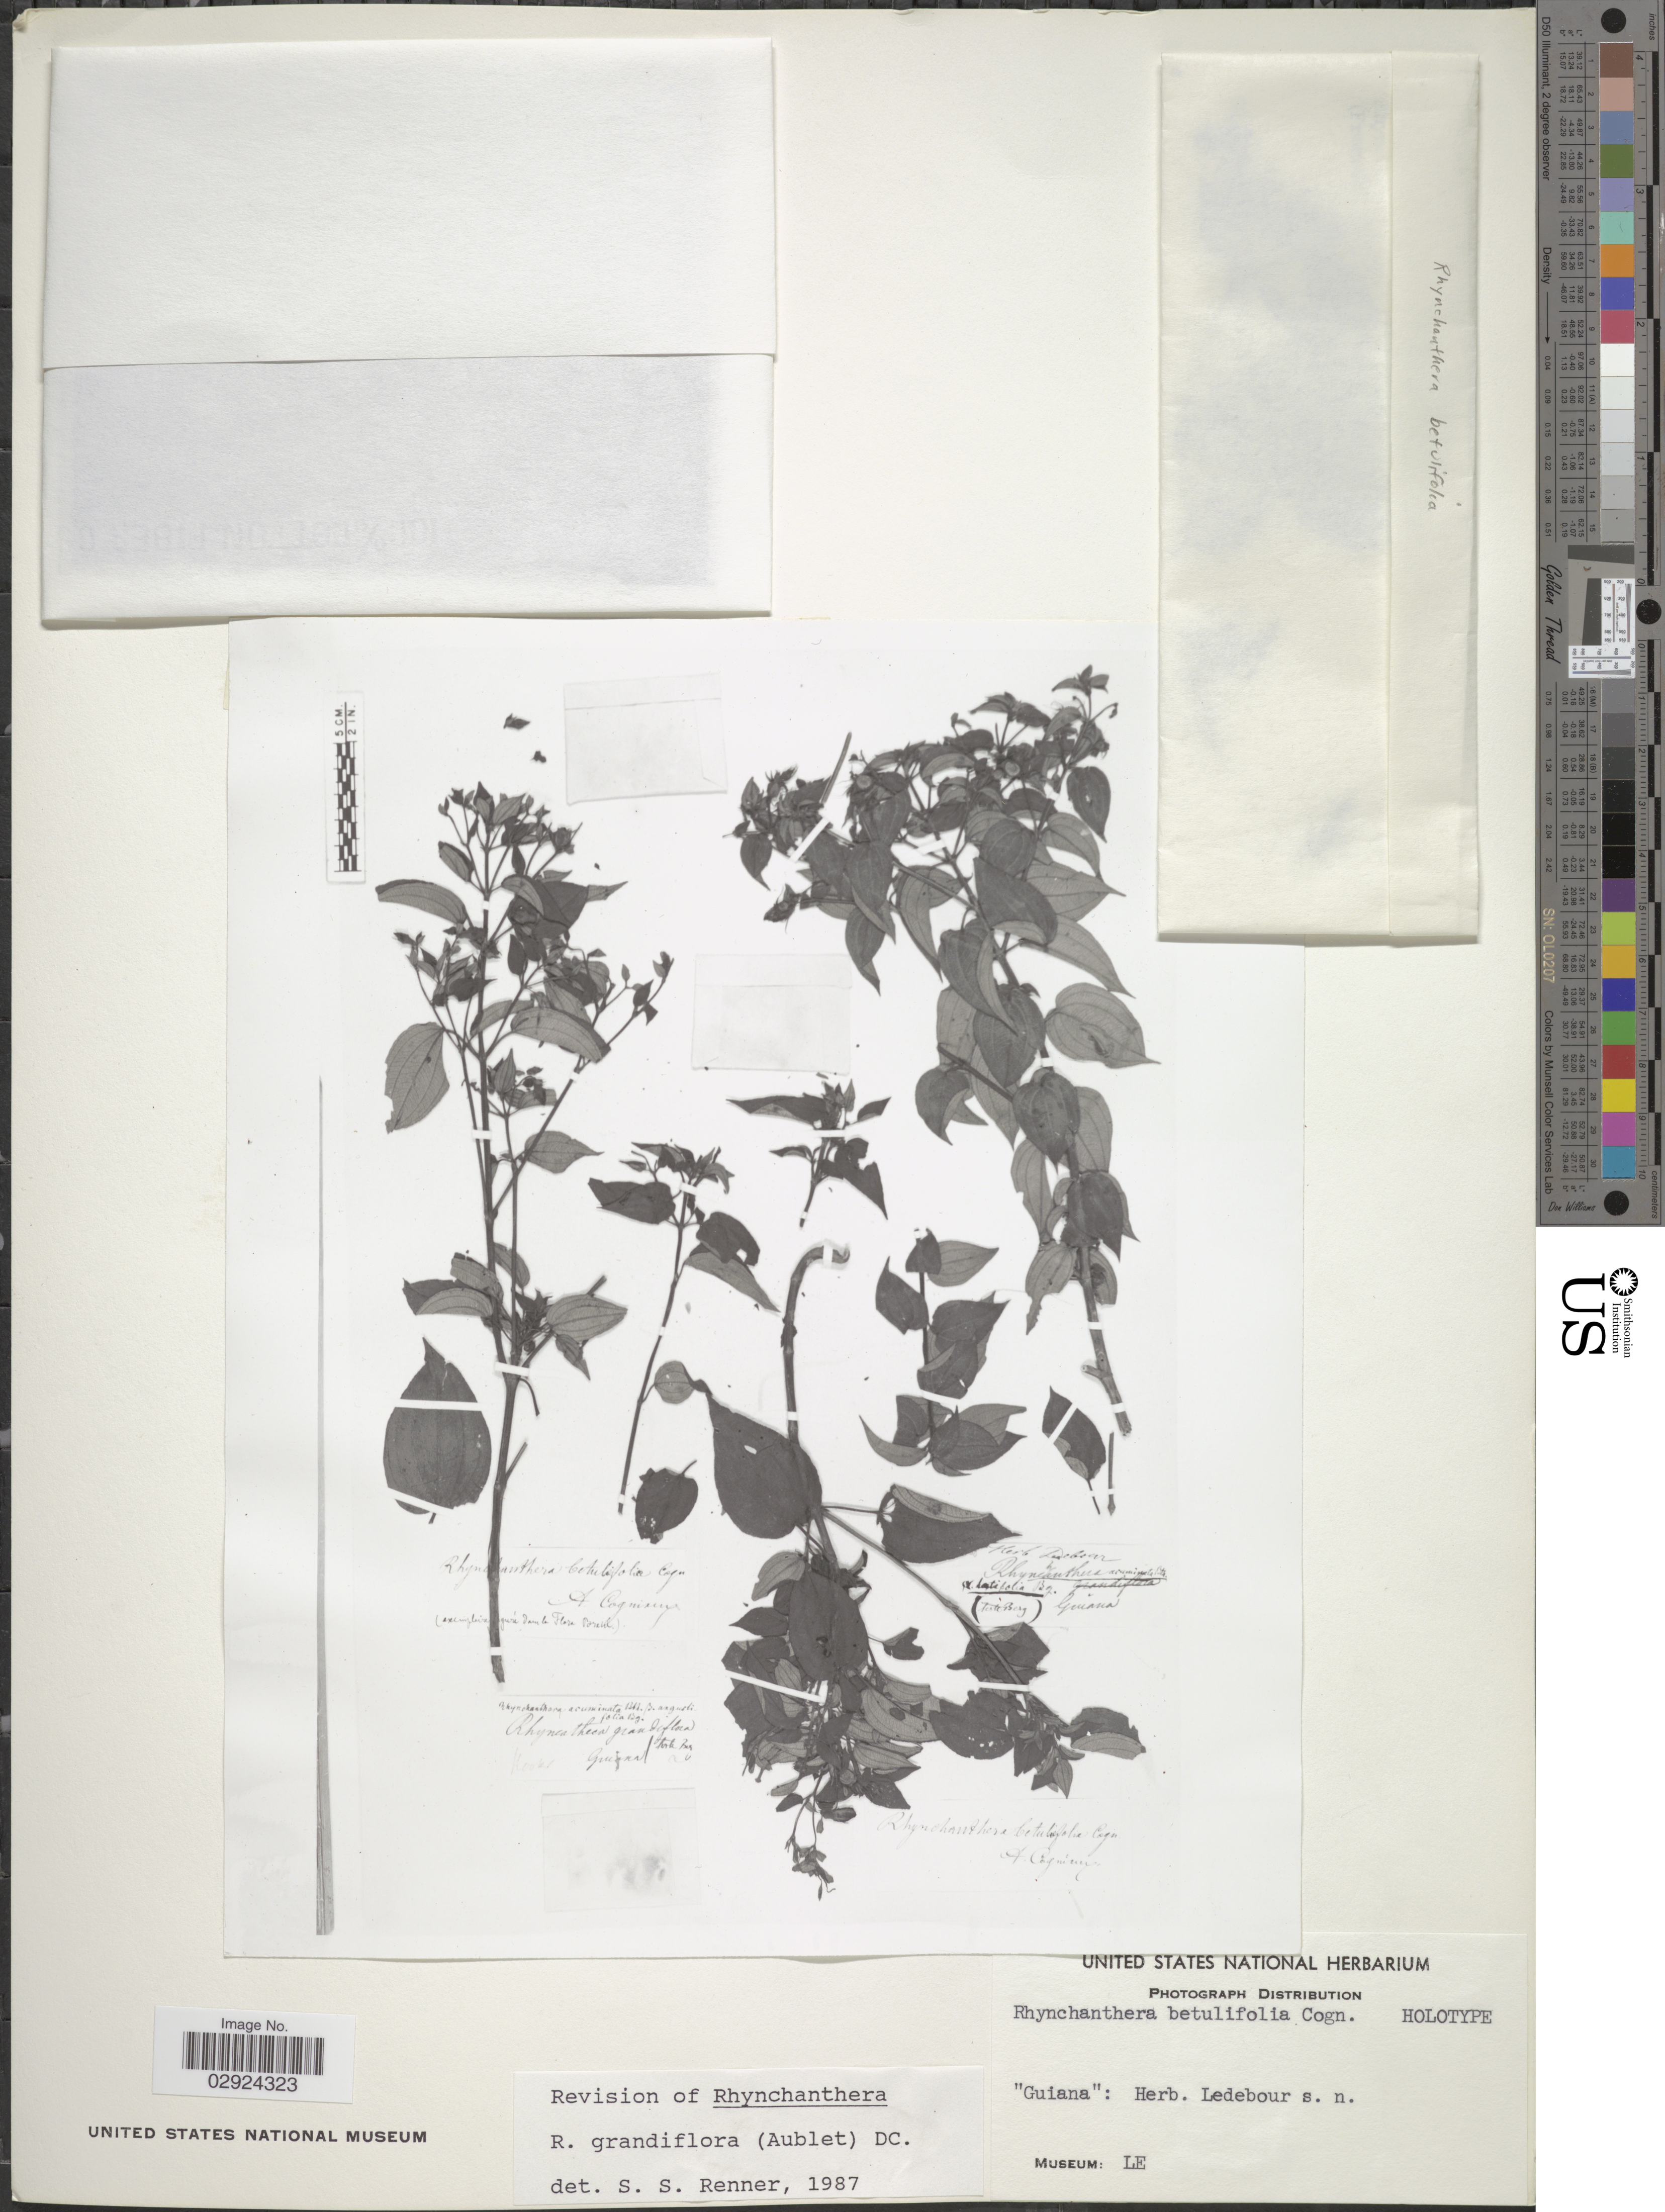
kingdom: Plantae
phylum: Tracheophyta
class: Magnoliopsida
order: Myrtales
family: Melastomataceae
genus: Rhynchanthera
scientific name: Rhynchanthera grandiflora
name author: (Aubl.) DC.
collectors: Ex herb. Ledebour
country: Guyana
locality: Guiana.